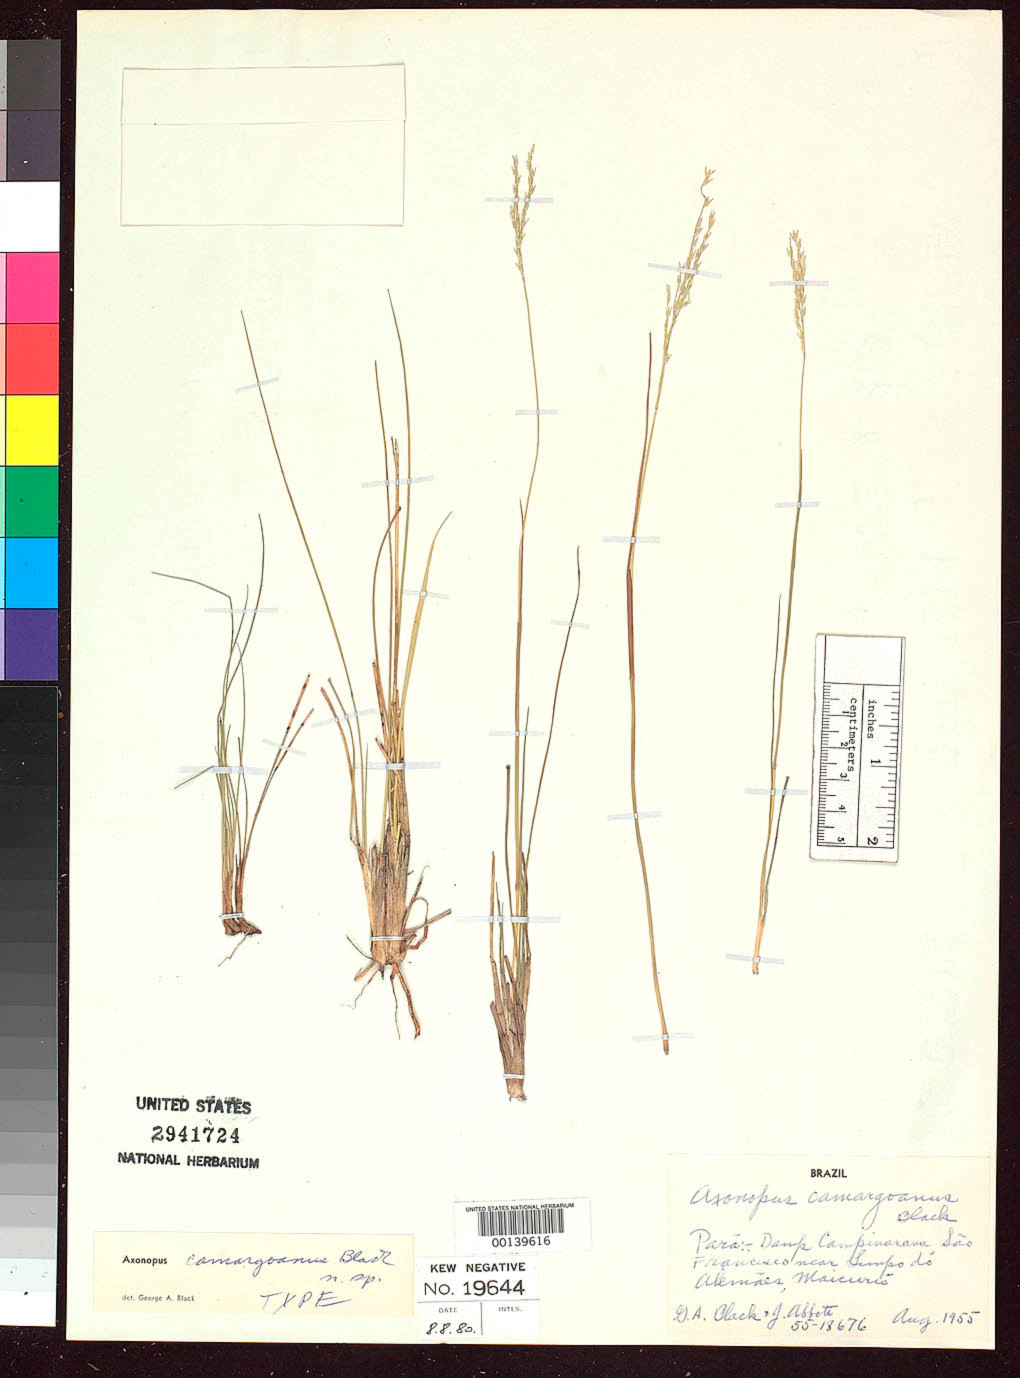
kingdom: Plantae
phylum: Tracheophyta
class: Liliopsida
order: Poales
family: Poaceae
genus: Axonopus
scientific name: Axonopus camargoanus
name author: G.A. Black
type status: Holotype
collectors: G. A. Black & J. Abbott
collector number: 55-18676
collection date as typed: Aug 1955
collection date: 1955-08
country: Brazil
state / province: Pará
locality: Sao Francisco near Limpo do Alemaes, Maicuru.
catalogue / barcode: US 2941724